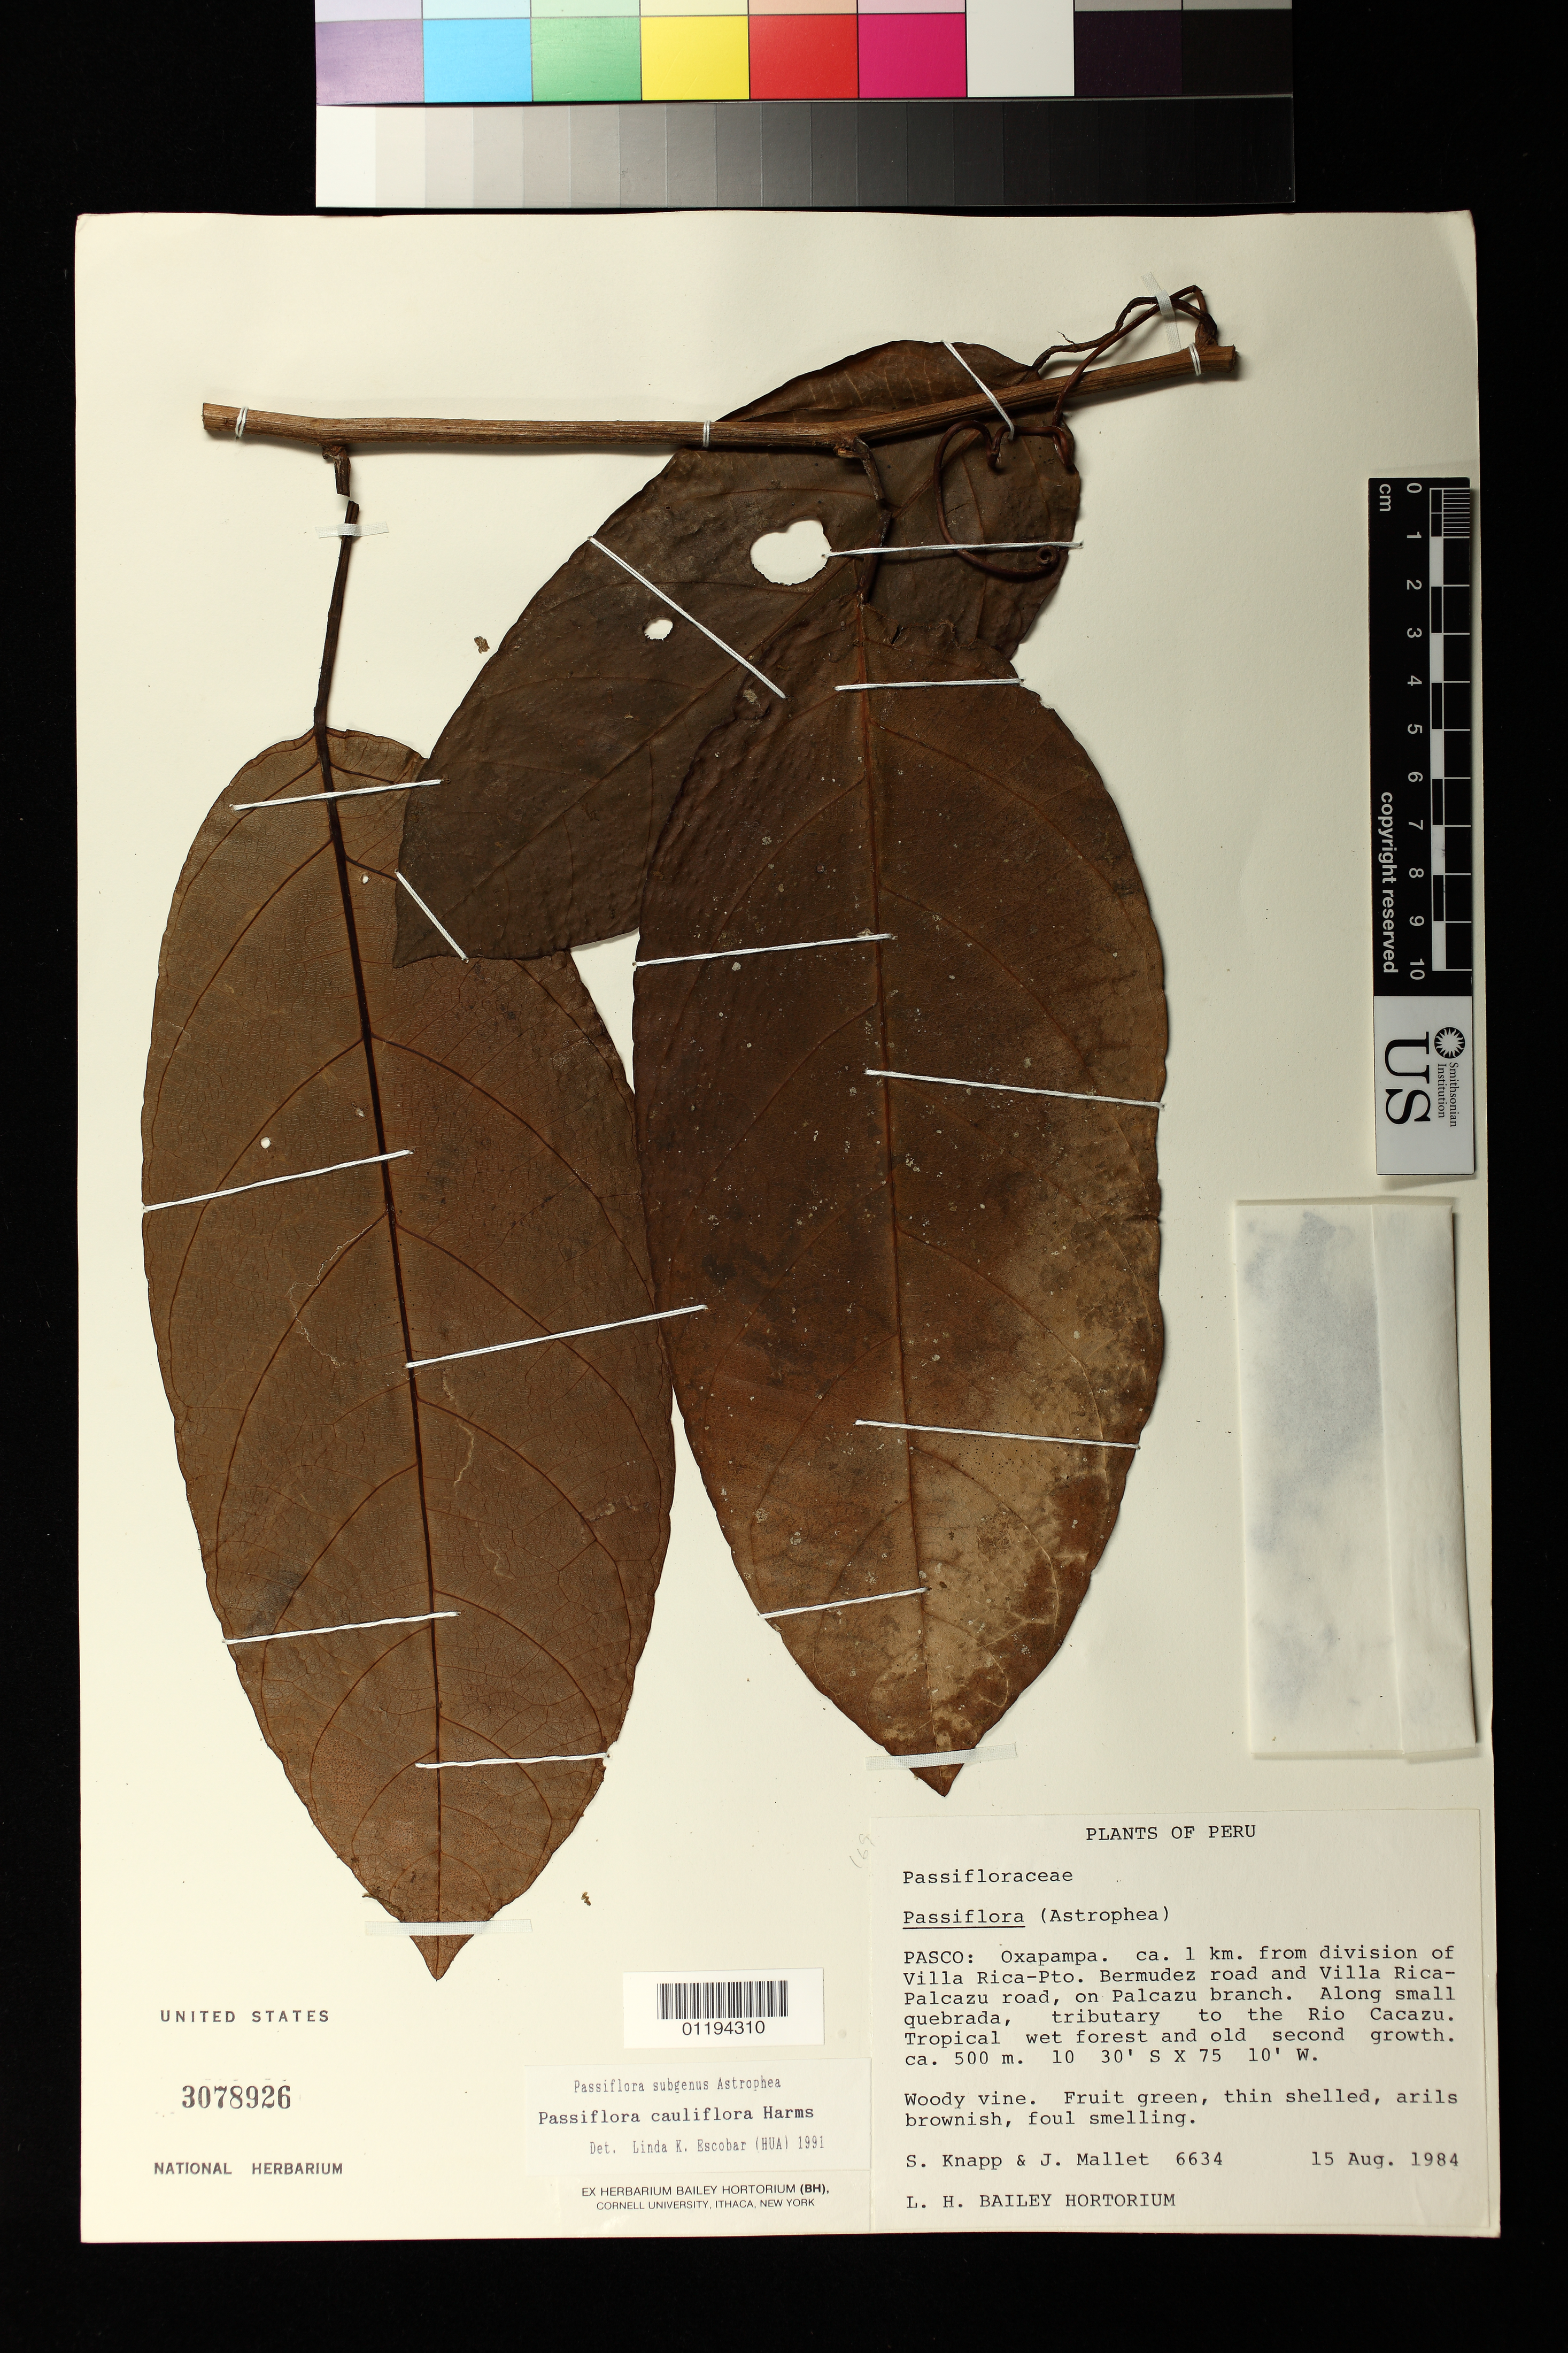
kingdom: Plantae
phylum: Tracheophyta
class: Magnoliopsida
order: Malpighiales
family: Passifloraceae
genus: Passiflora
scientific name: Passiflora cauliflora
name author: Harms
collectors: S. Knapp & J. Mallett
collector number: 6634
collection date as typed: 15 Aug 1984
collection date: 1984-08-15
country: Peru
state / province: Pasco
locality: Oxapampa. ca. 1 km. from division of Villa Rica-Pto. Bermudez road and Villa Rica-Palcazu road, on Palcazu branch. Along small quebrada, tributary to the Rio Cacazu [sic]. Tropical wet forest and old second growth.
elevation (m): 500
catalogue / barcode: US 3078926